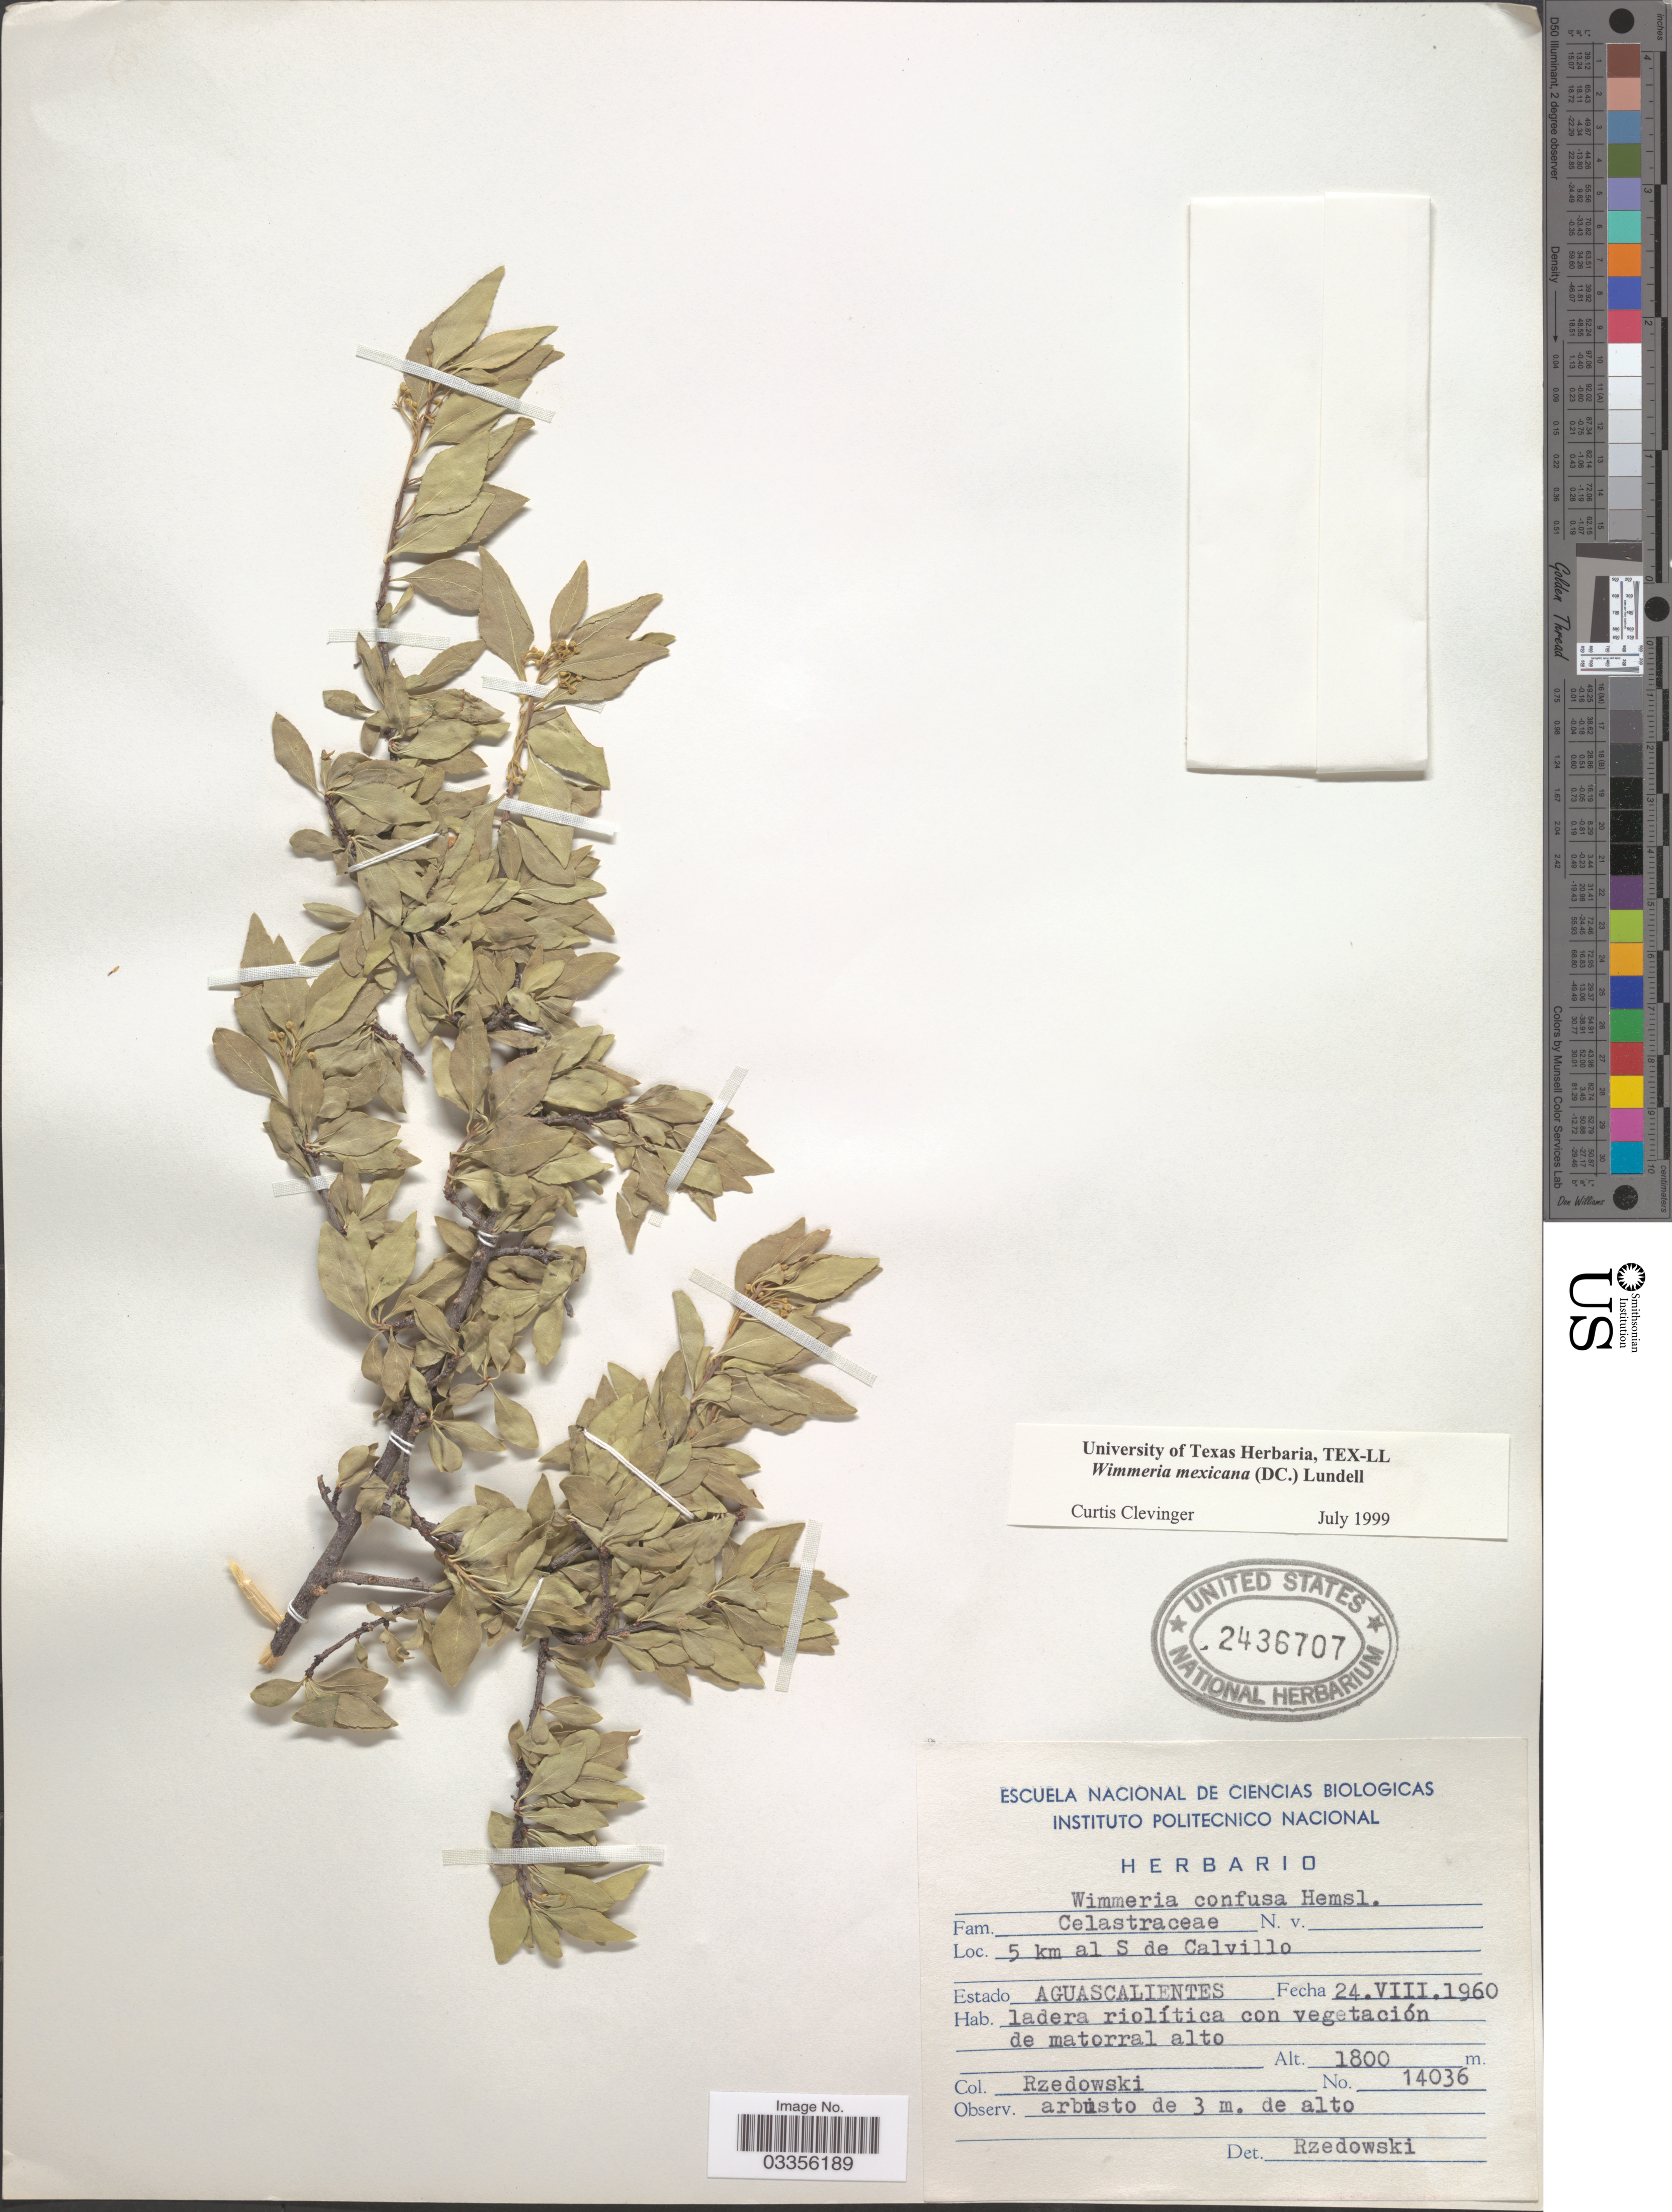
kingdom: Plantae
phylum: Tracheophyta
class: Magnoliopsida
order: Celastrales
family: Celastraceae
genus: Wimmeria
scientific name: Wimmeria mexicana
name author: (DC.) Lundell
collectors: Rzedowski, --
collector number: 14036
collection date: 1960-08-24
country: Mexico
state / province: Aguascalientes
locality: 5 km al S de Calvillo.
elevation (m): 1800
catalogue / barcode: US 2436707